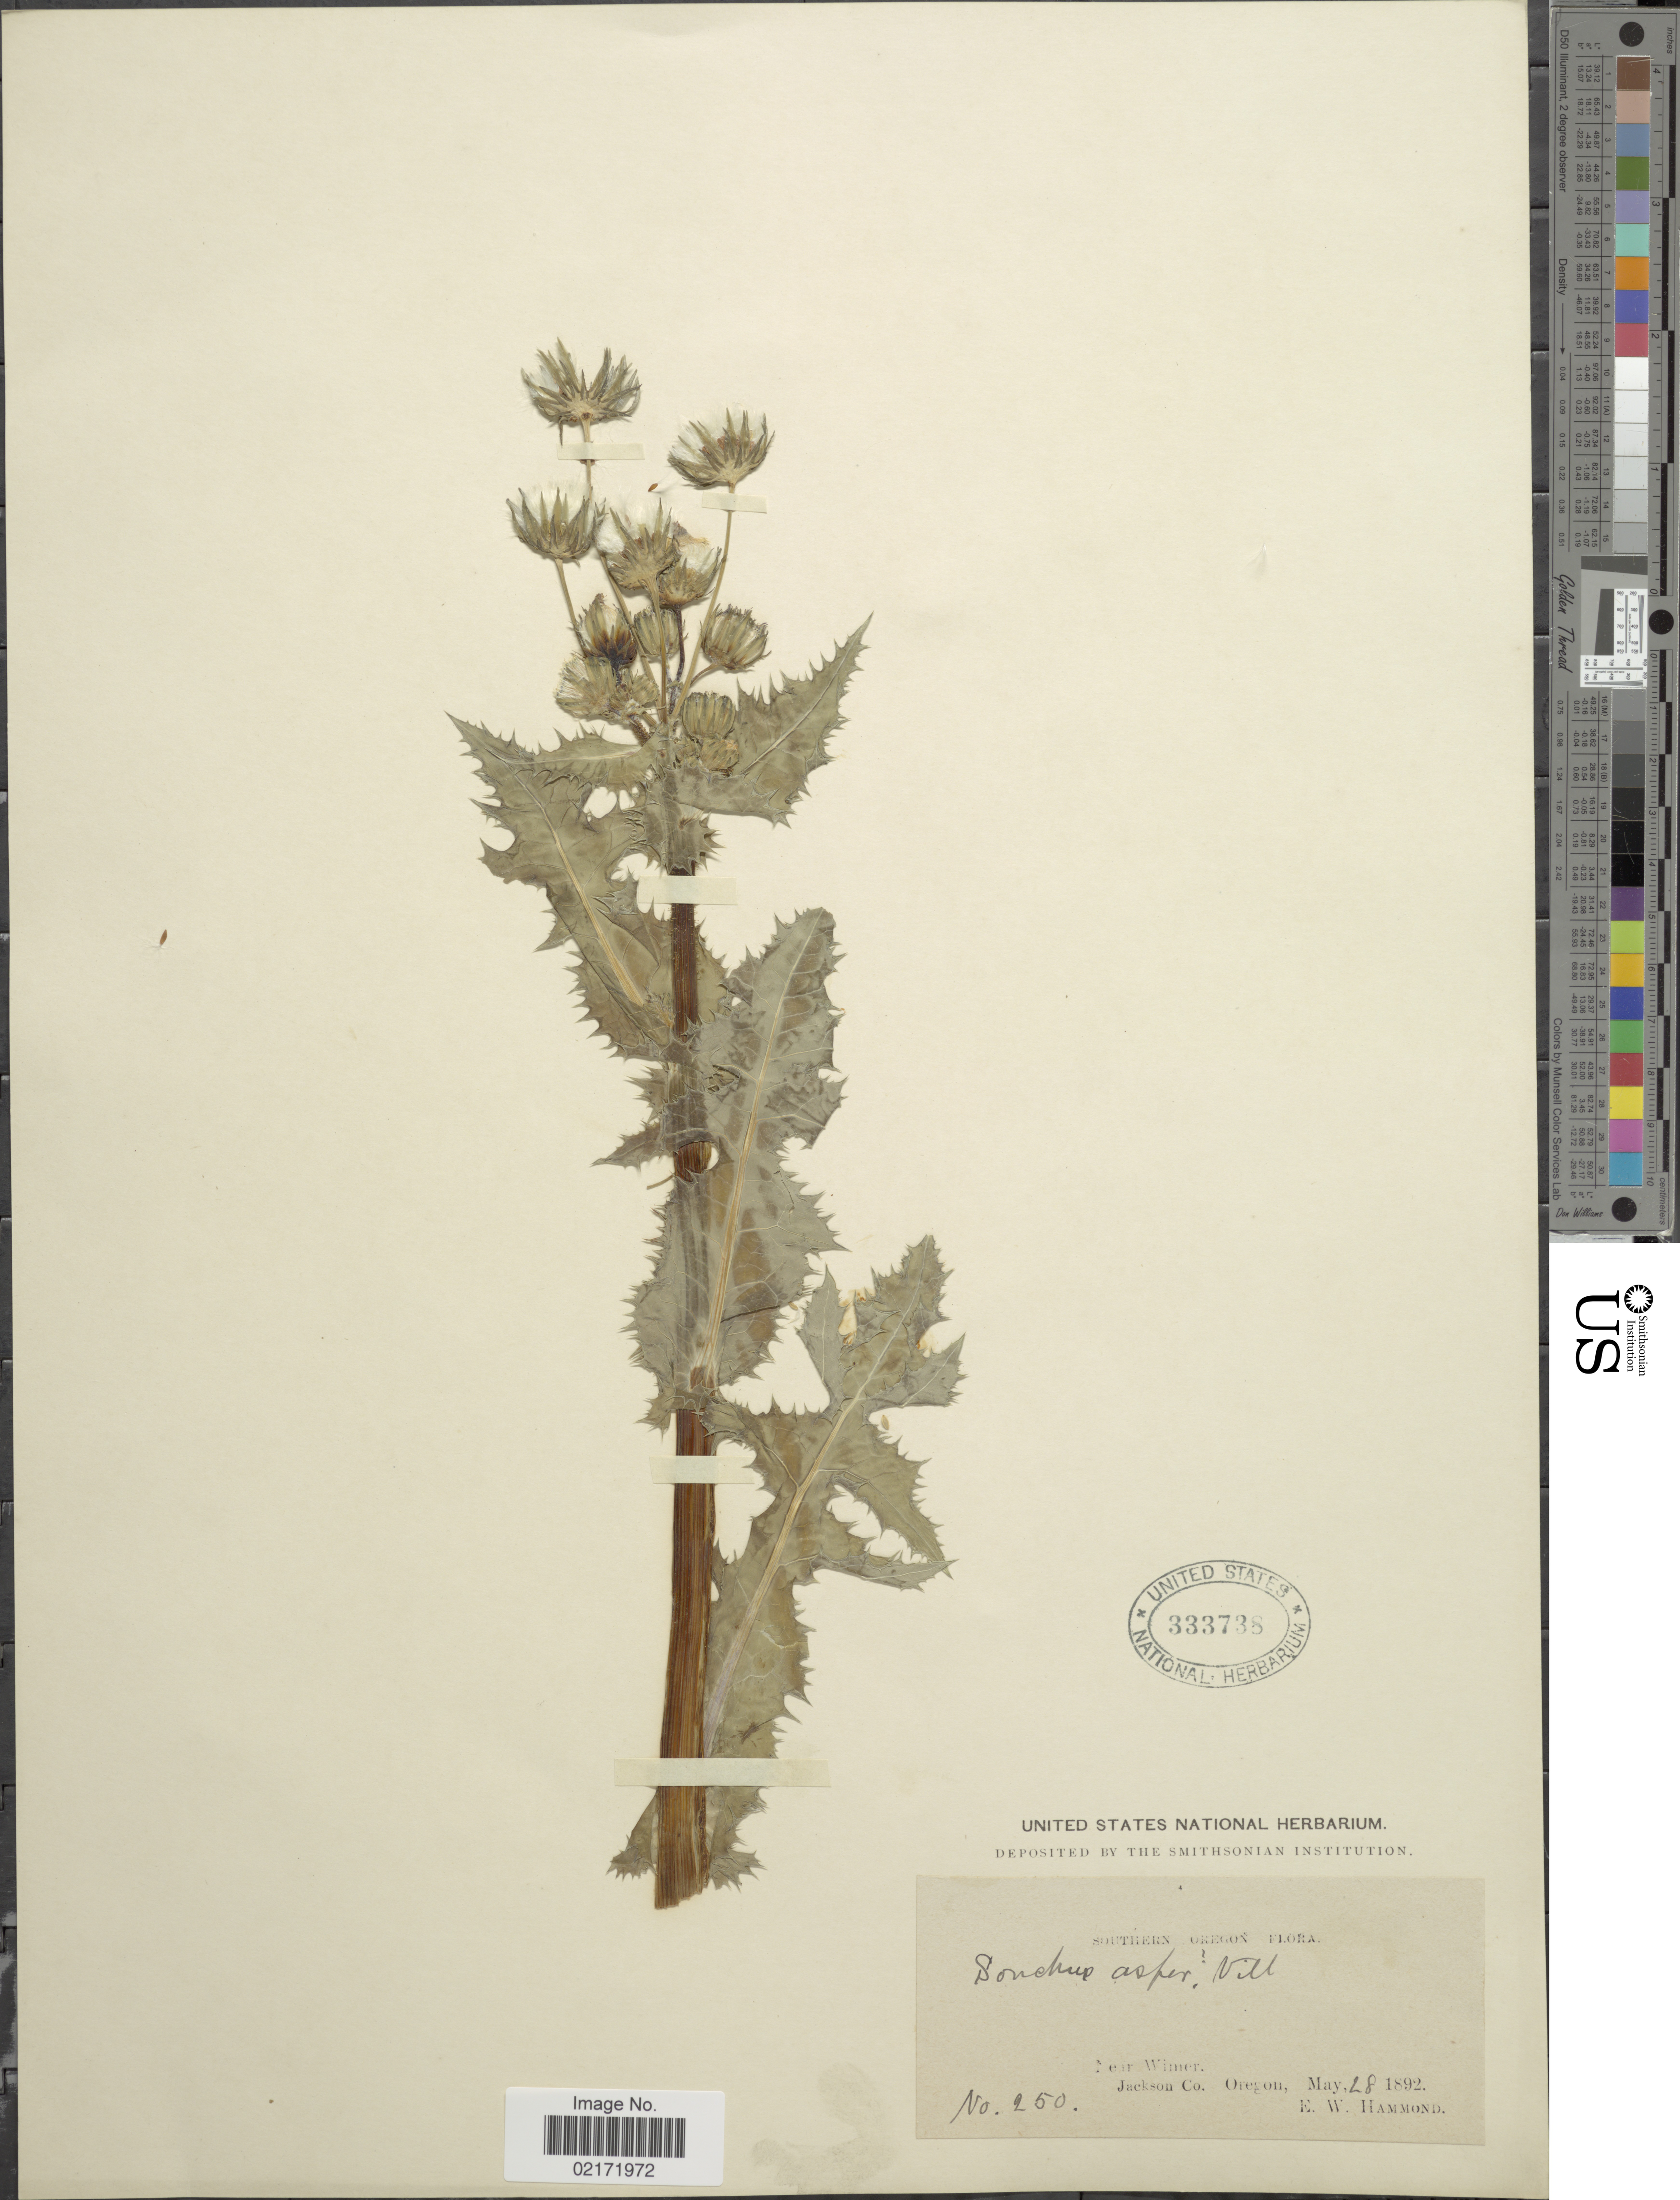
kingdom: Plantae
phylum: Tracheophyta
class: Magnoliopsida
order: Asterales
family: Asteraceae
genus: Sonchus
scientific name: Sonchus asper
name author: (L.) Hill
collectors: E. Hammond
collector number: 250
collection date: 1892-05-28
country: United States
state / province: Oregon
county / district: Jackson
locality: Southern Oregon, near Wimer, Jackson Co.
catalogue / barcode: US 333738